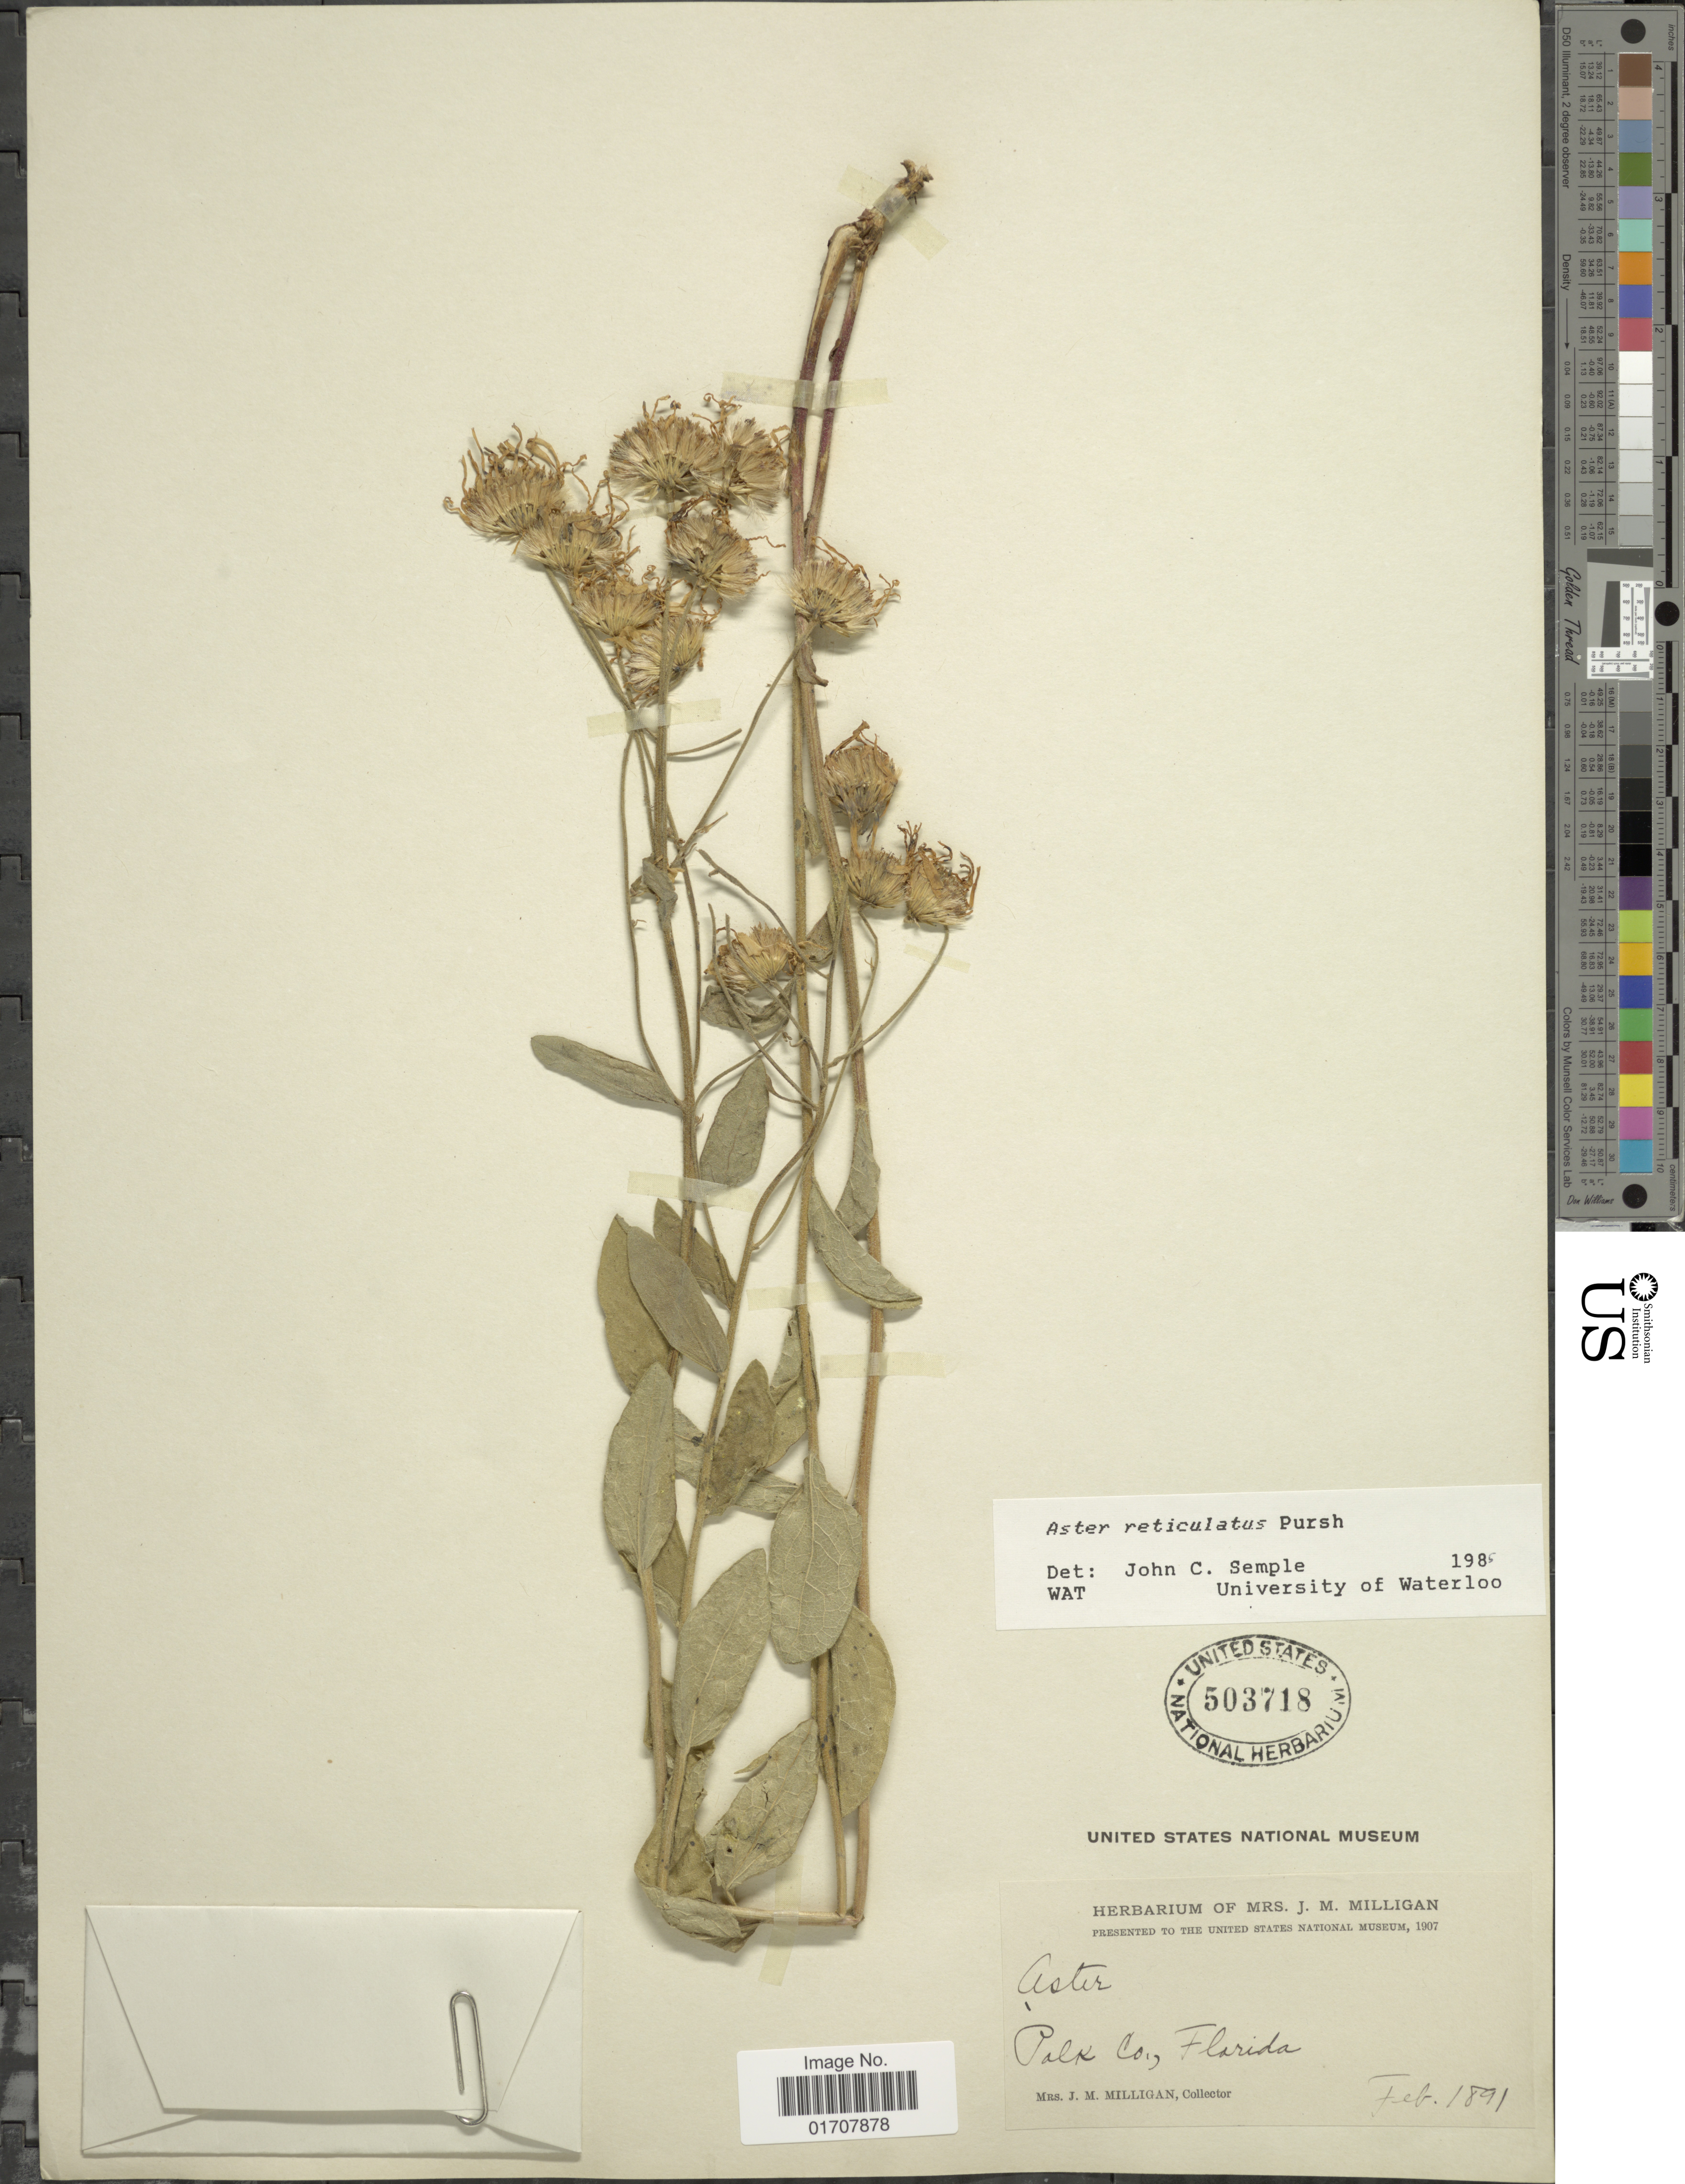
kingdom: Plantae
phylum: Tracheophyta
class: Magnoliopsida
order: Asterales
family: Asteraceae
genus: Oclemena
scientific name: Oclemena reticulata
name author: (Pursh) G.L. Nesom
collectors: J. M. Milligan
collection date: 1891-02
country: United States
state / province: Florida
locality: Palk Co., Florida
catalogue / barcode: US 503718